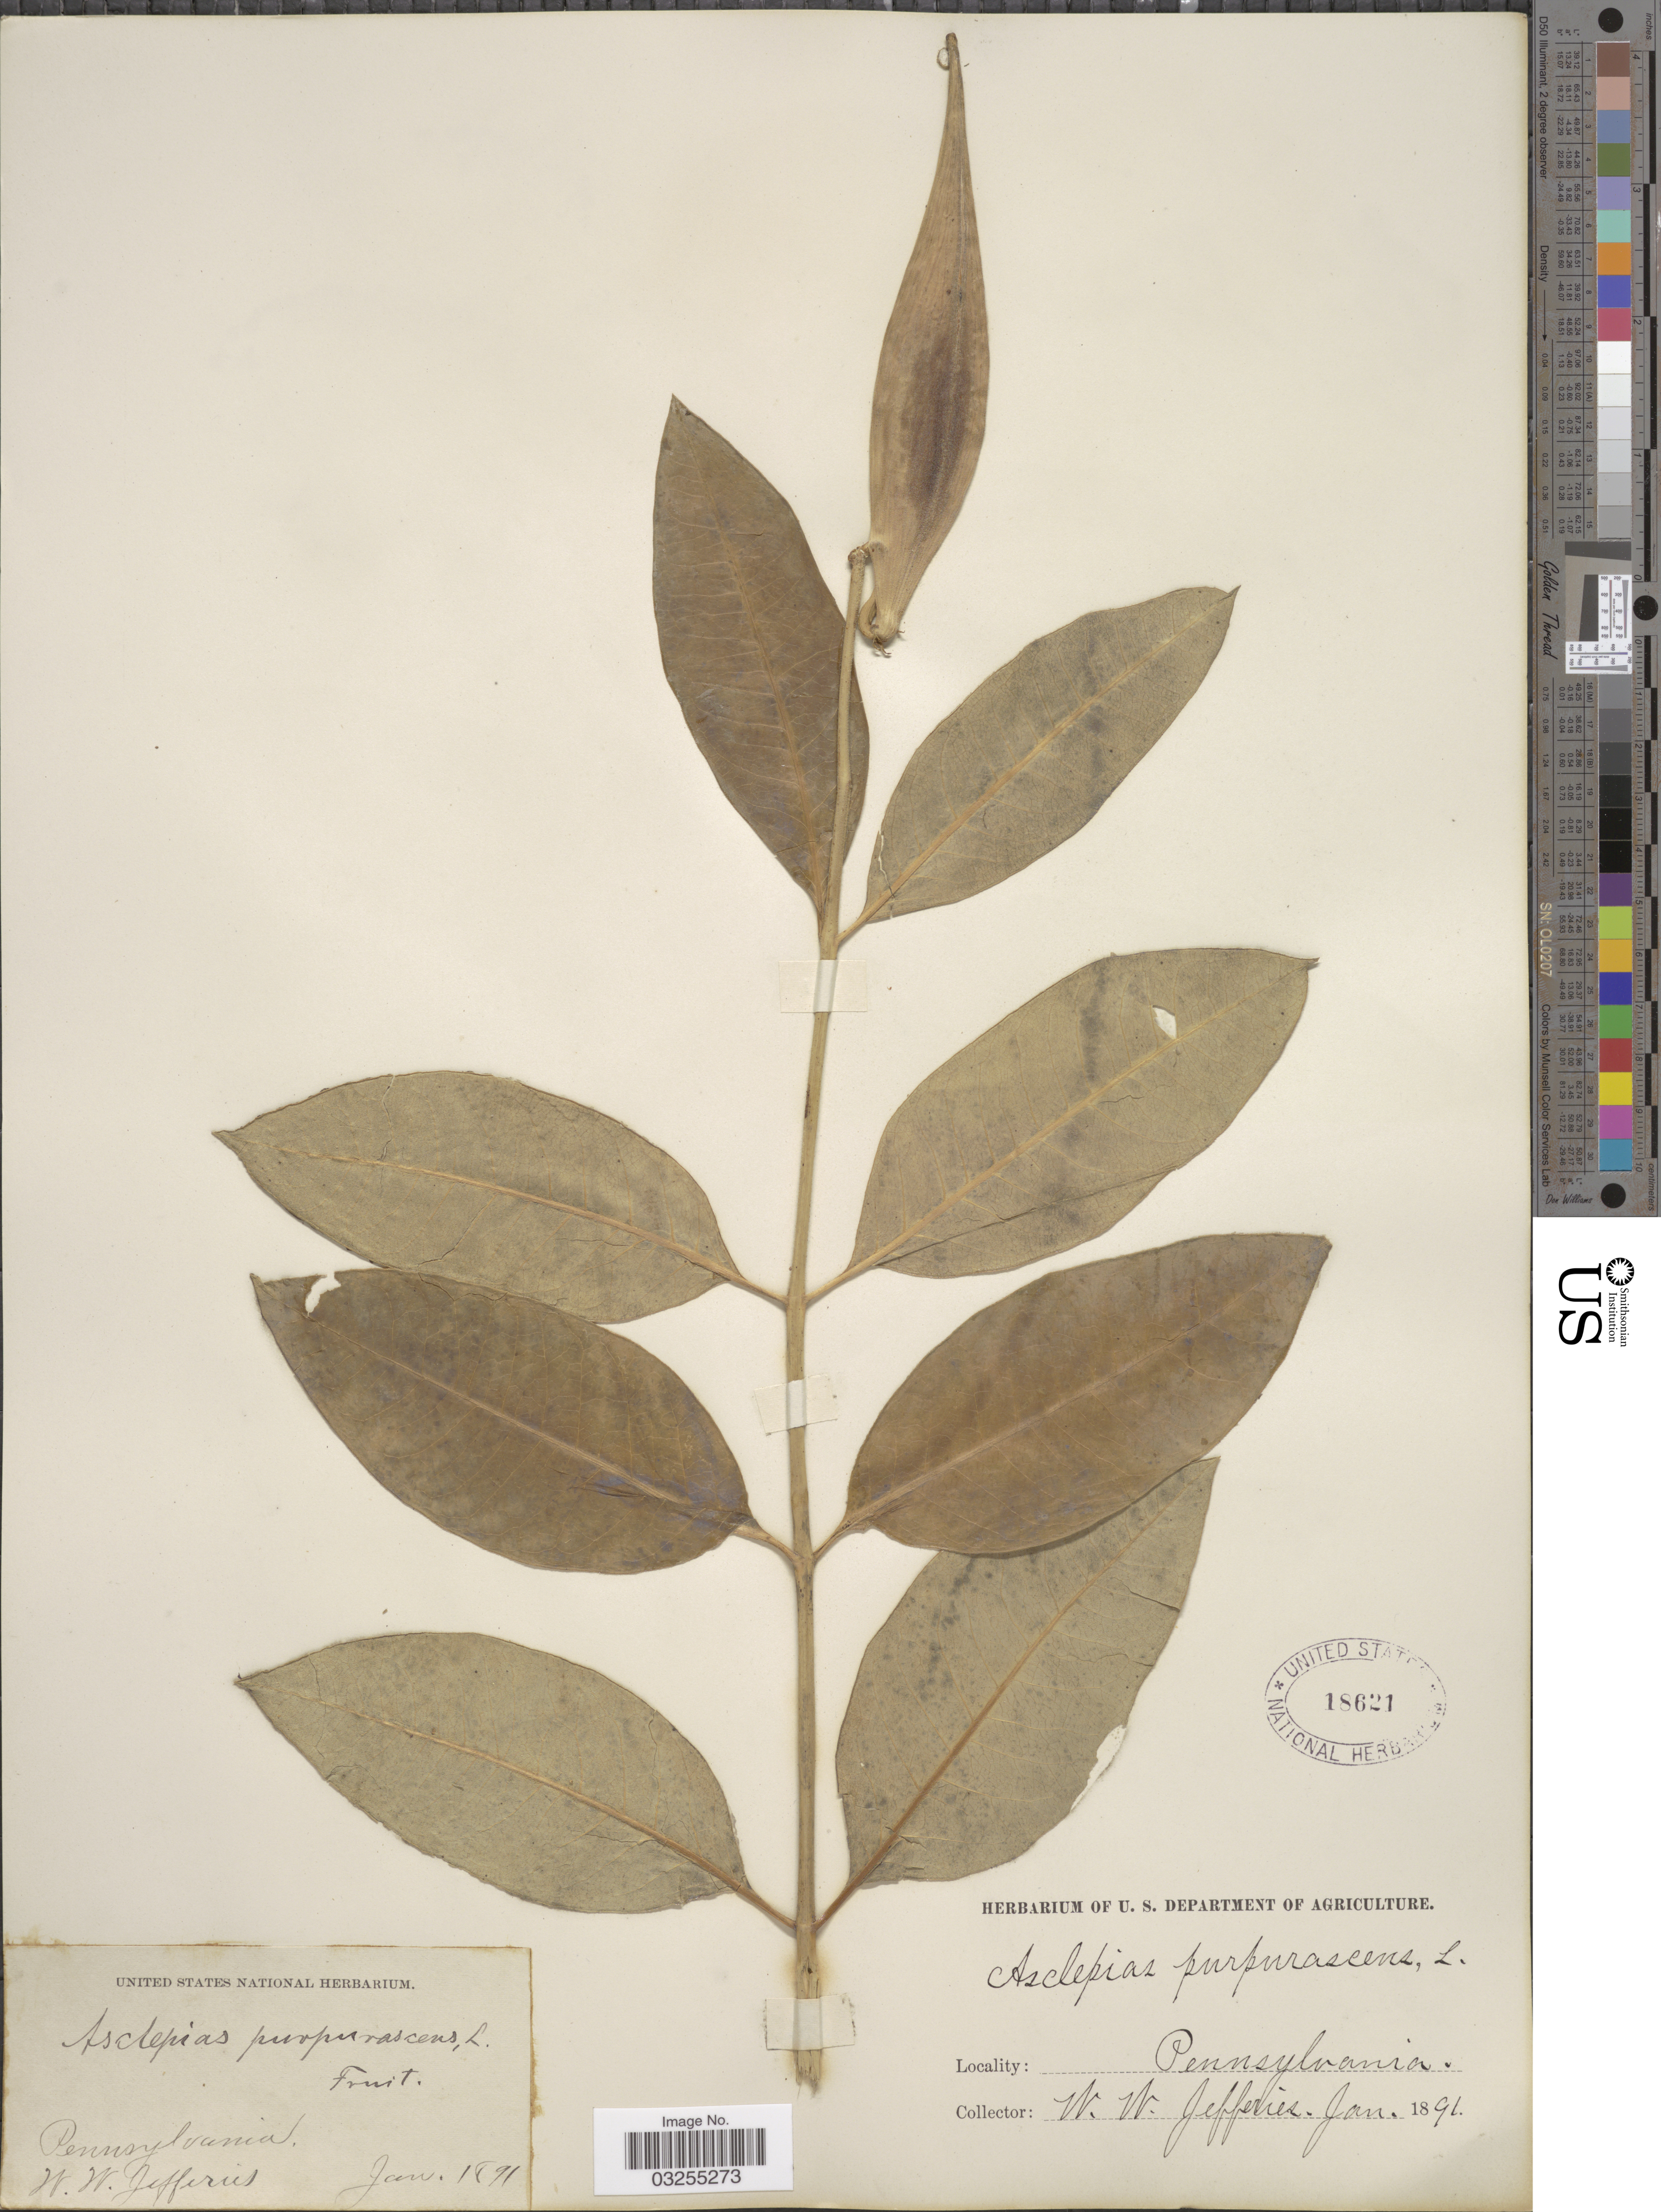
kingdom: Plantae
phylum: Tracheophyta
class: Magnoliopsida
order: Gentianales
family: Apocynaceae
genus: Asclepias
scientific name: Asclepias purpurascens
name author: L.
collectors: W. Jefferies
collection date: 1891-06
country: United States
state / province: Pennsylvania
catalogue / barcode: US 18621